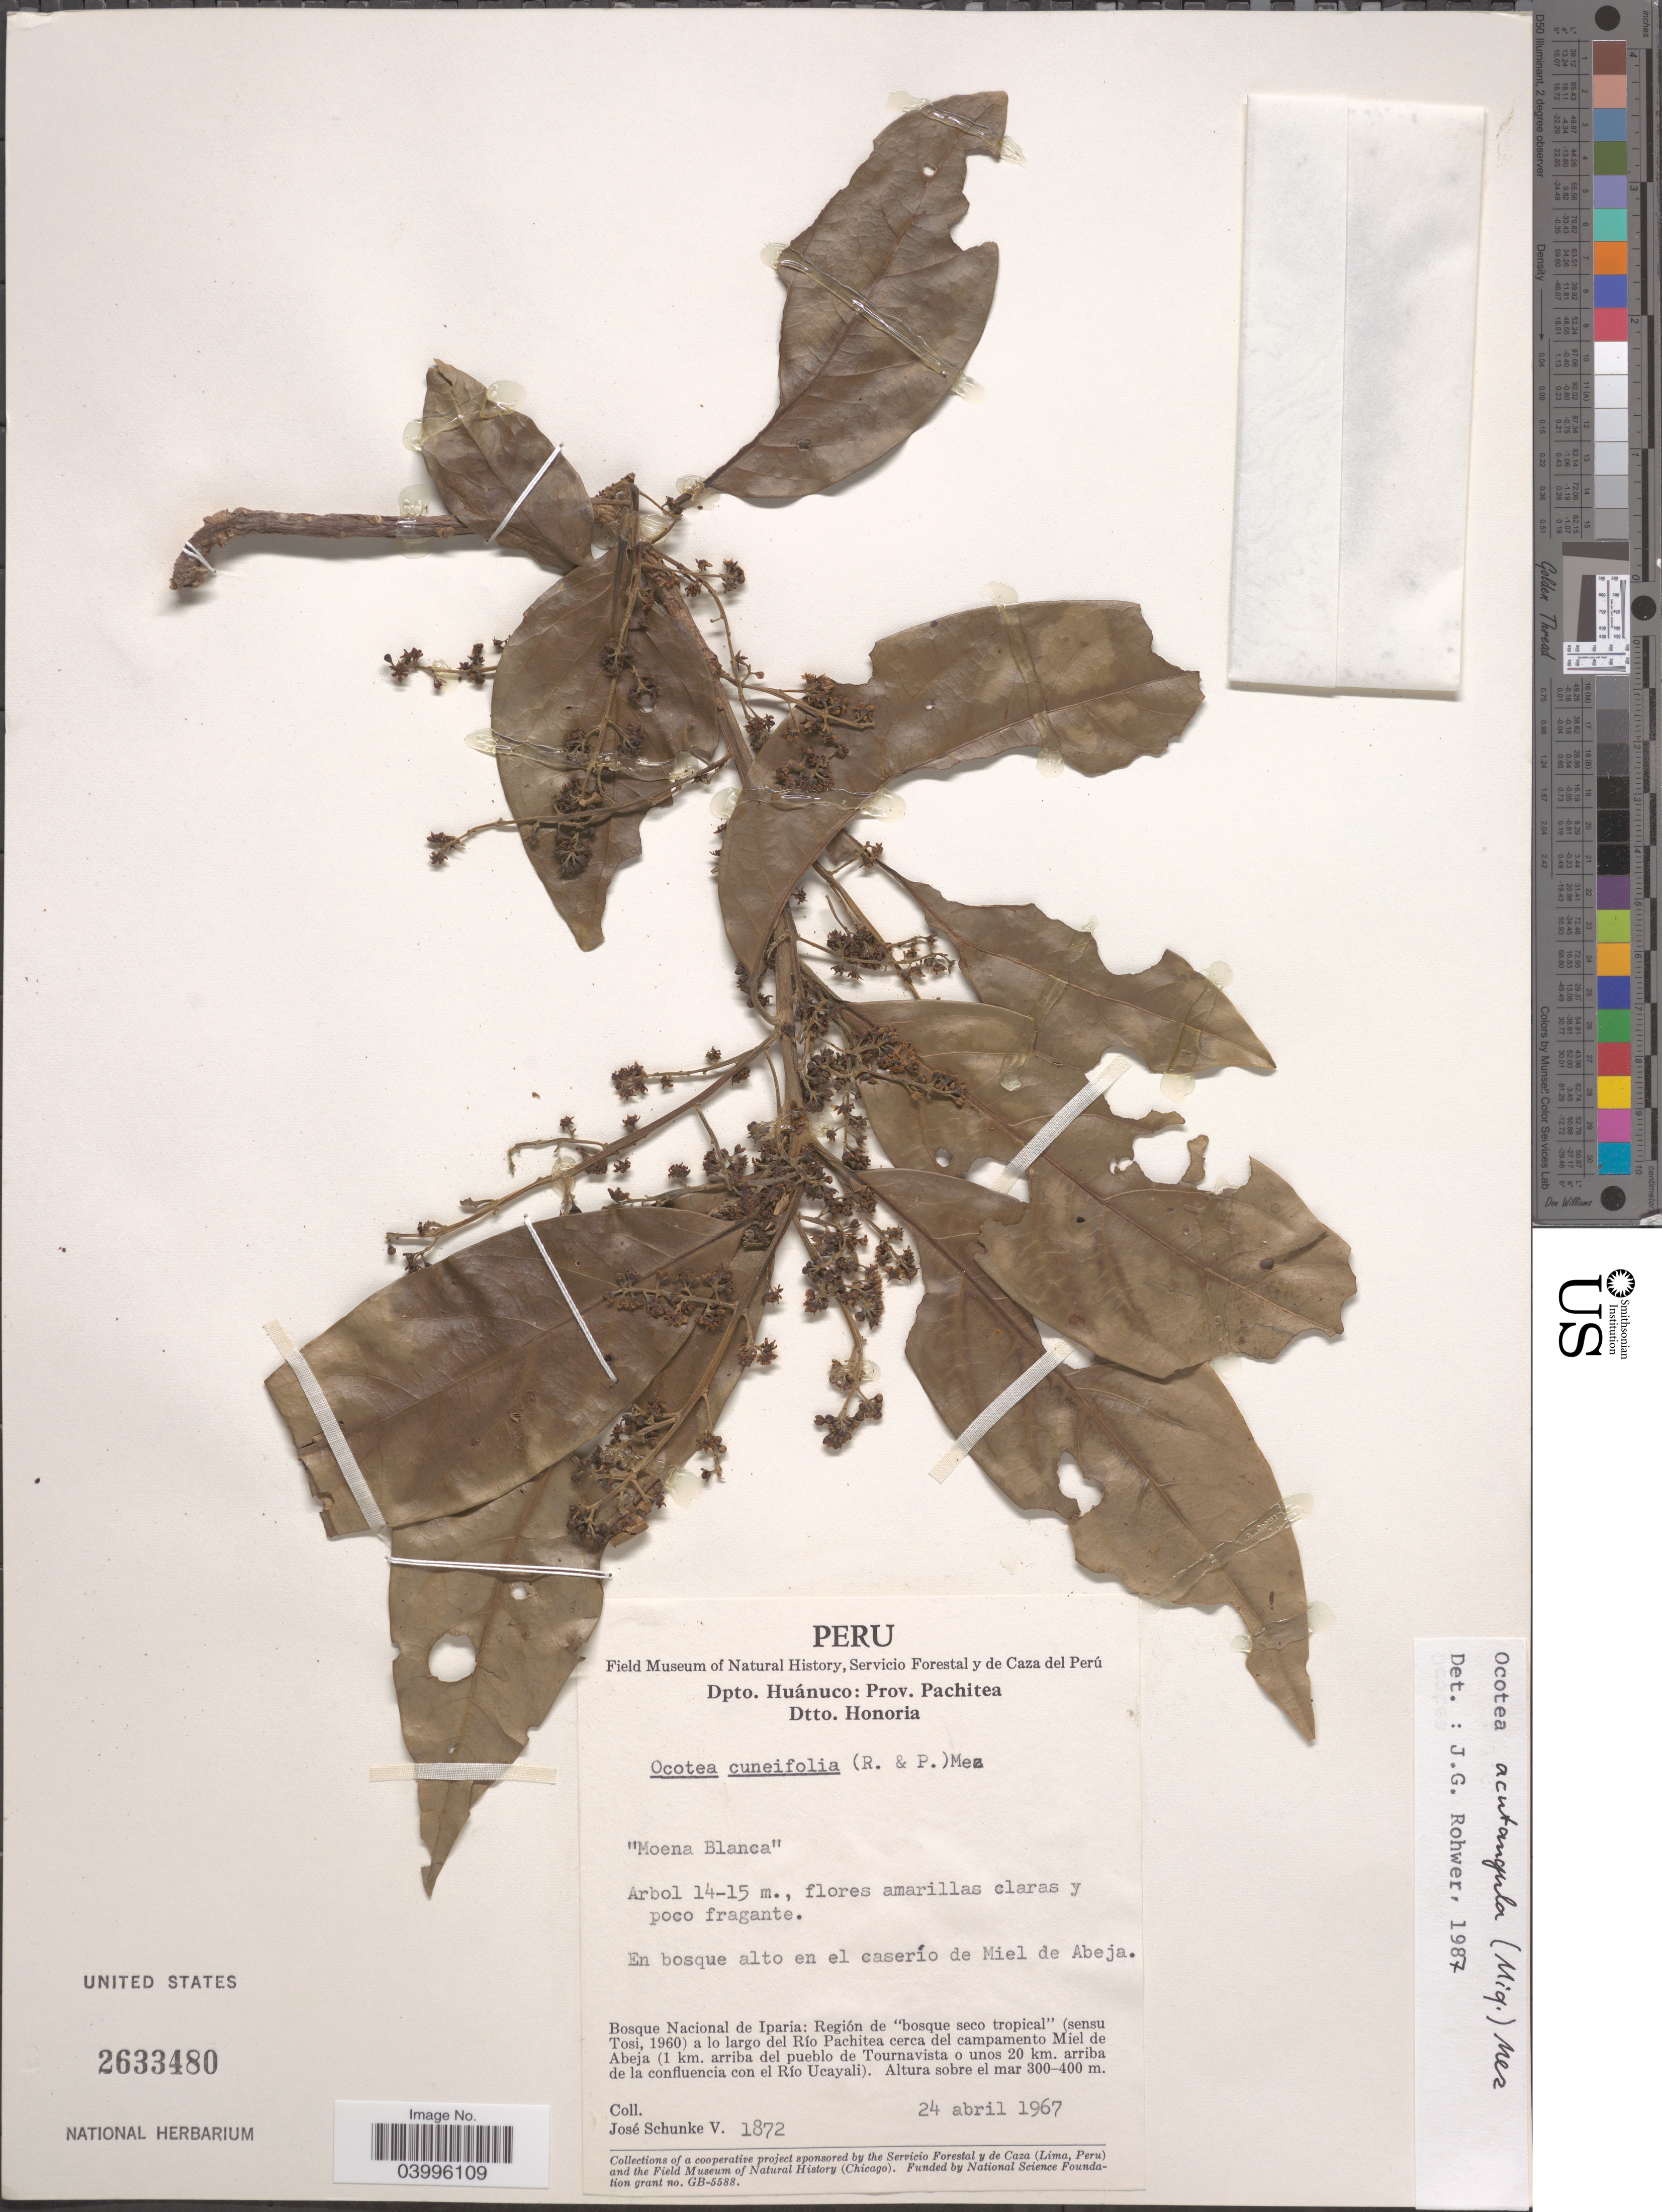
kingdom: Plantae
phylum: Tracheophyta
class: Magnoliopsida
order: Laurales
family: Lauraceae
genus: Ocotea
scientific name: Ocotea acutangula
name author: (Miq.) Mez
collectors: J. Schunke Vigo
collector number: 1872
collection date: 1967-04-24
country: Peru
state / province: Huánuco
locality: Dpto. Huánuco: Prov. Pachitea. Dtto. Honoria. En bosque alto en el caserío de Miel de Abeja. Bosque Nacional de Iparia: Región de "bosque seco tropical" (sensu Tosi, 1960) a lo largo del Río Pachitea cerca del campamento Miel de Abeja (1 km. arriba del pueblo de Tournavista o unos 20 km. arriba de la confluencia con el Río Ucayali).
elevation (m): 300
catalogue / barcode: US 2633480